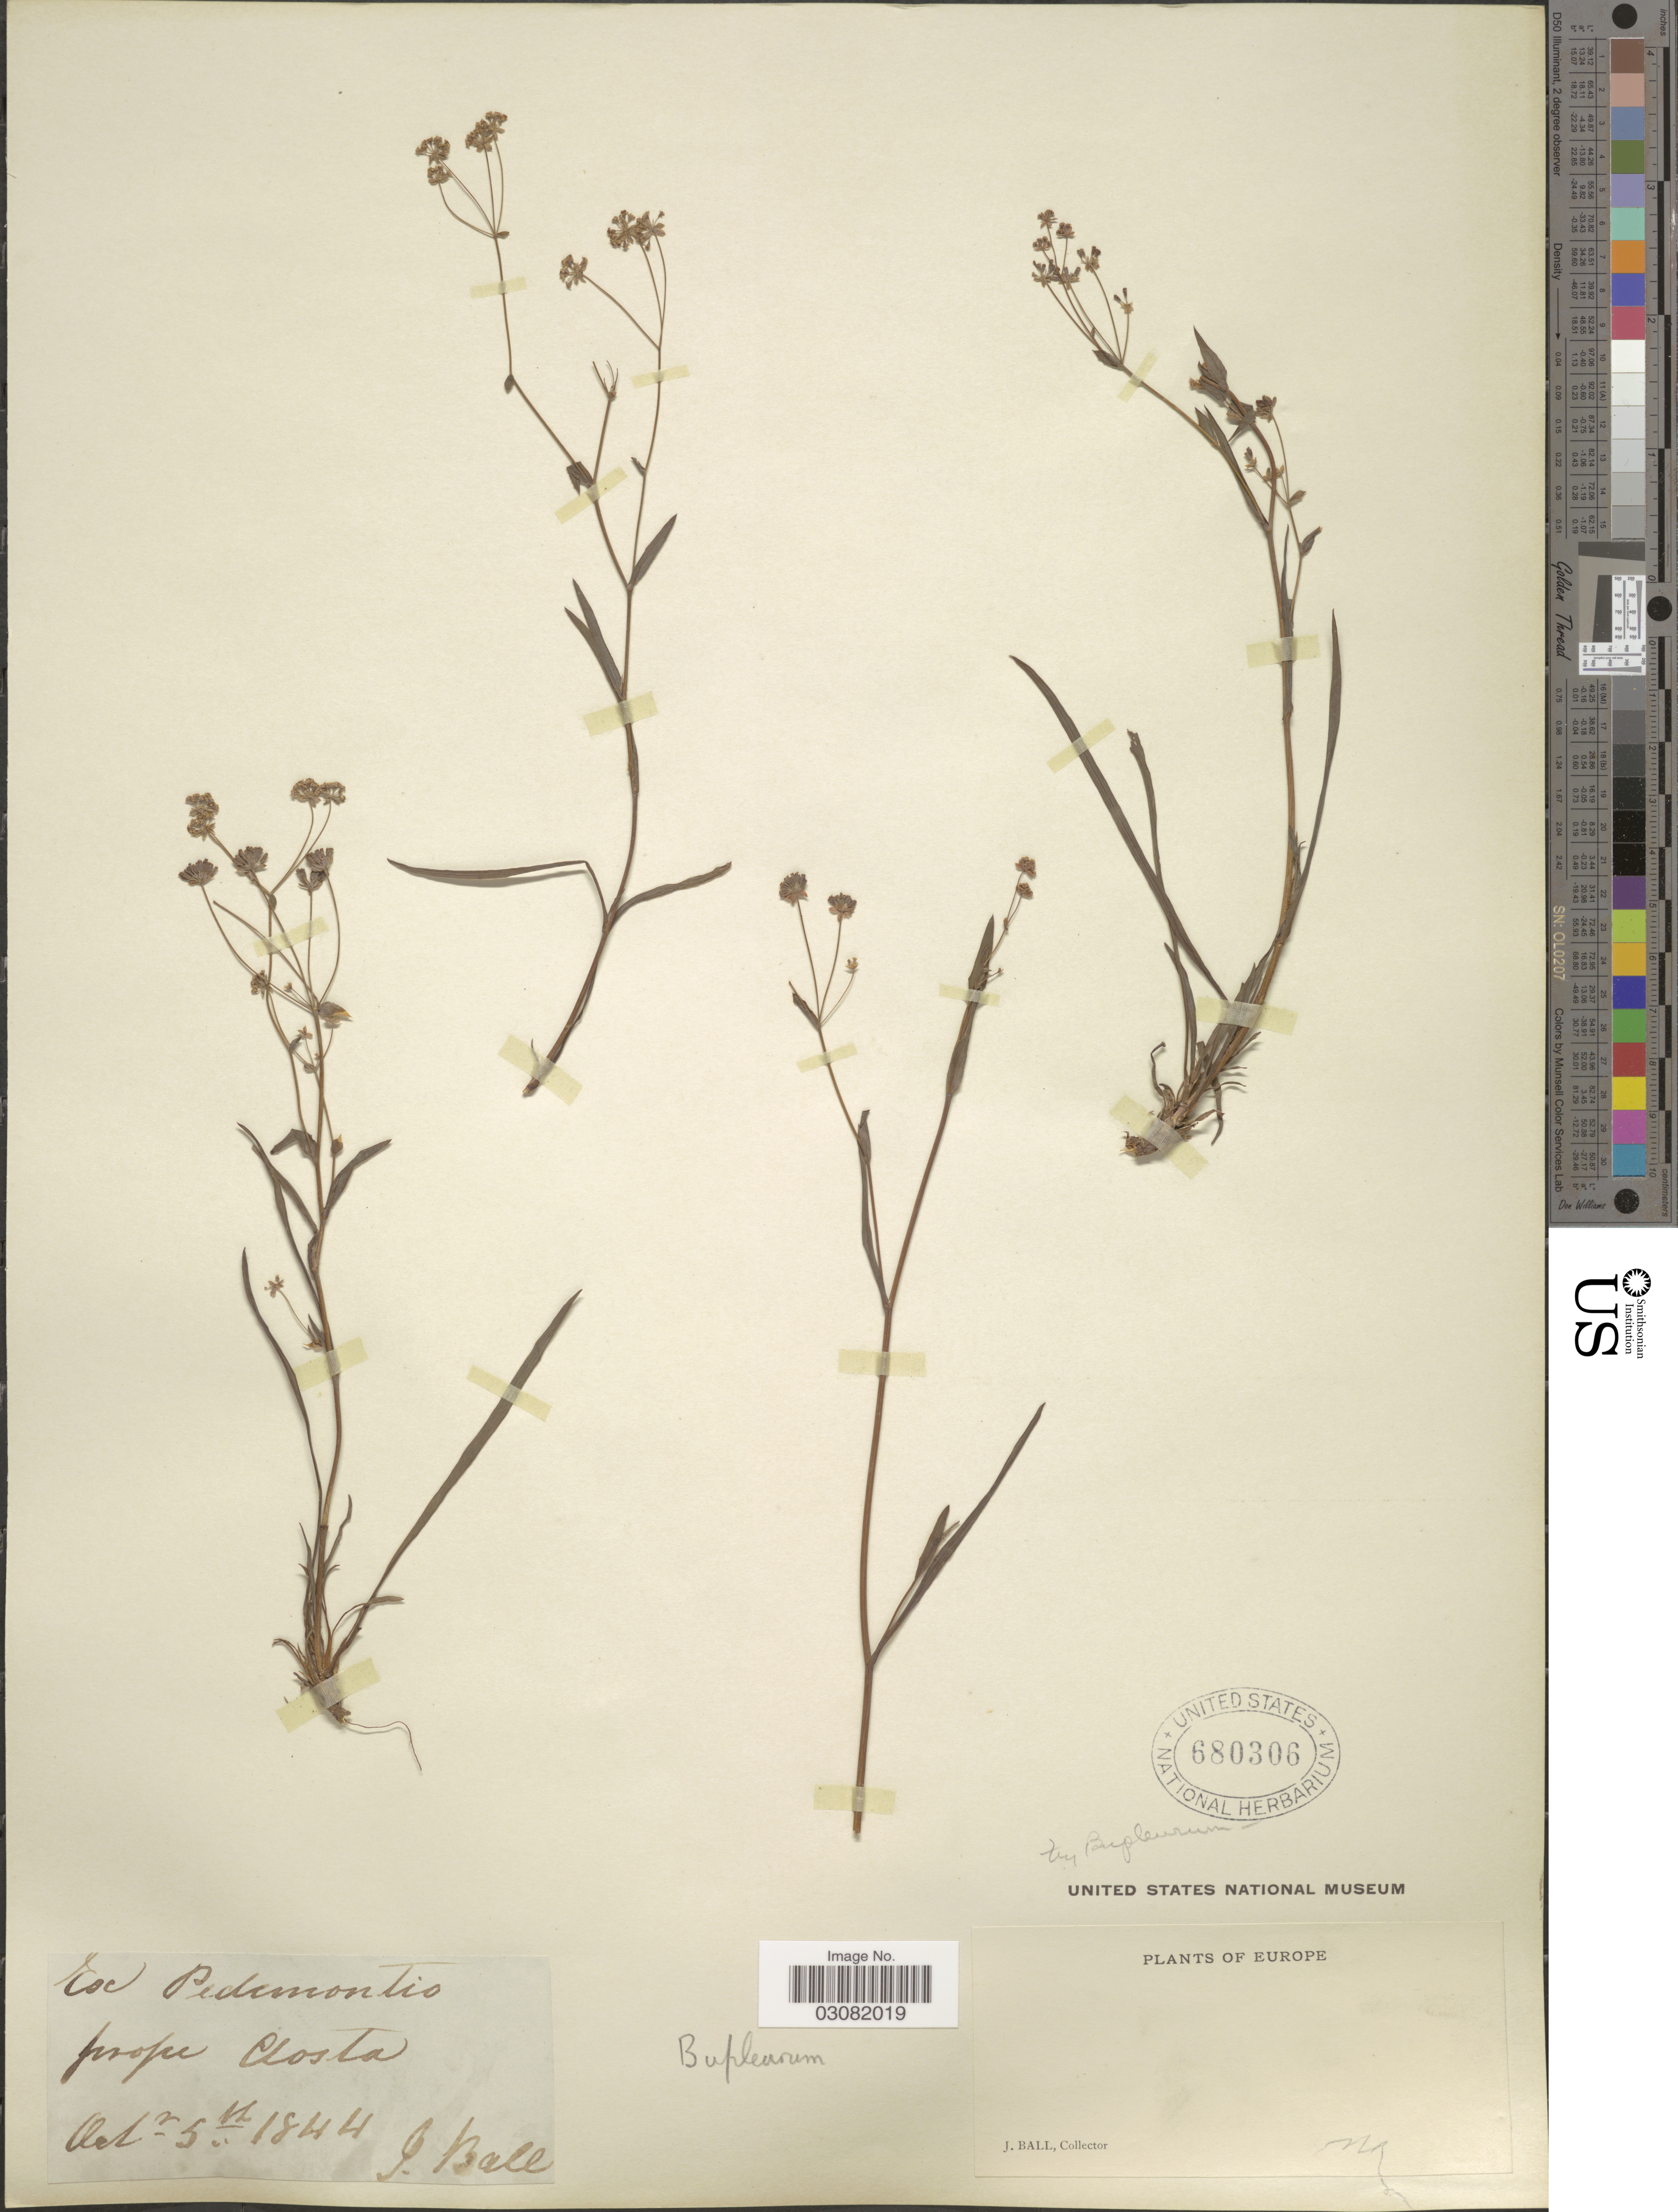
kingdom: Plantae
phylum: Tracheophyta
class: Magnoliopsida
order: Apiales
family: Apiaceae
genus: Bupleurum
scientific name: Bupleurum sp.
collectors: J. Ball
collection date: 1844-10-05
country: Italy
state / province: Piedmont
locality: Prope Costa. Pedemontio.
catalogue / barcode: US 680306